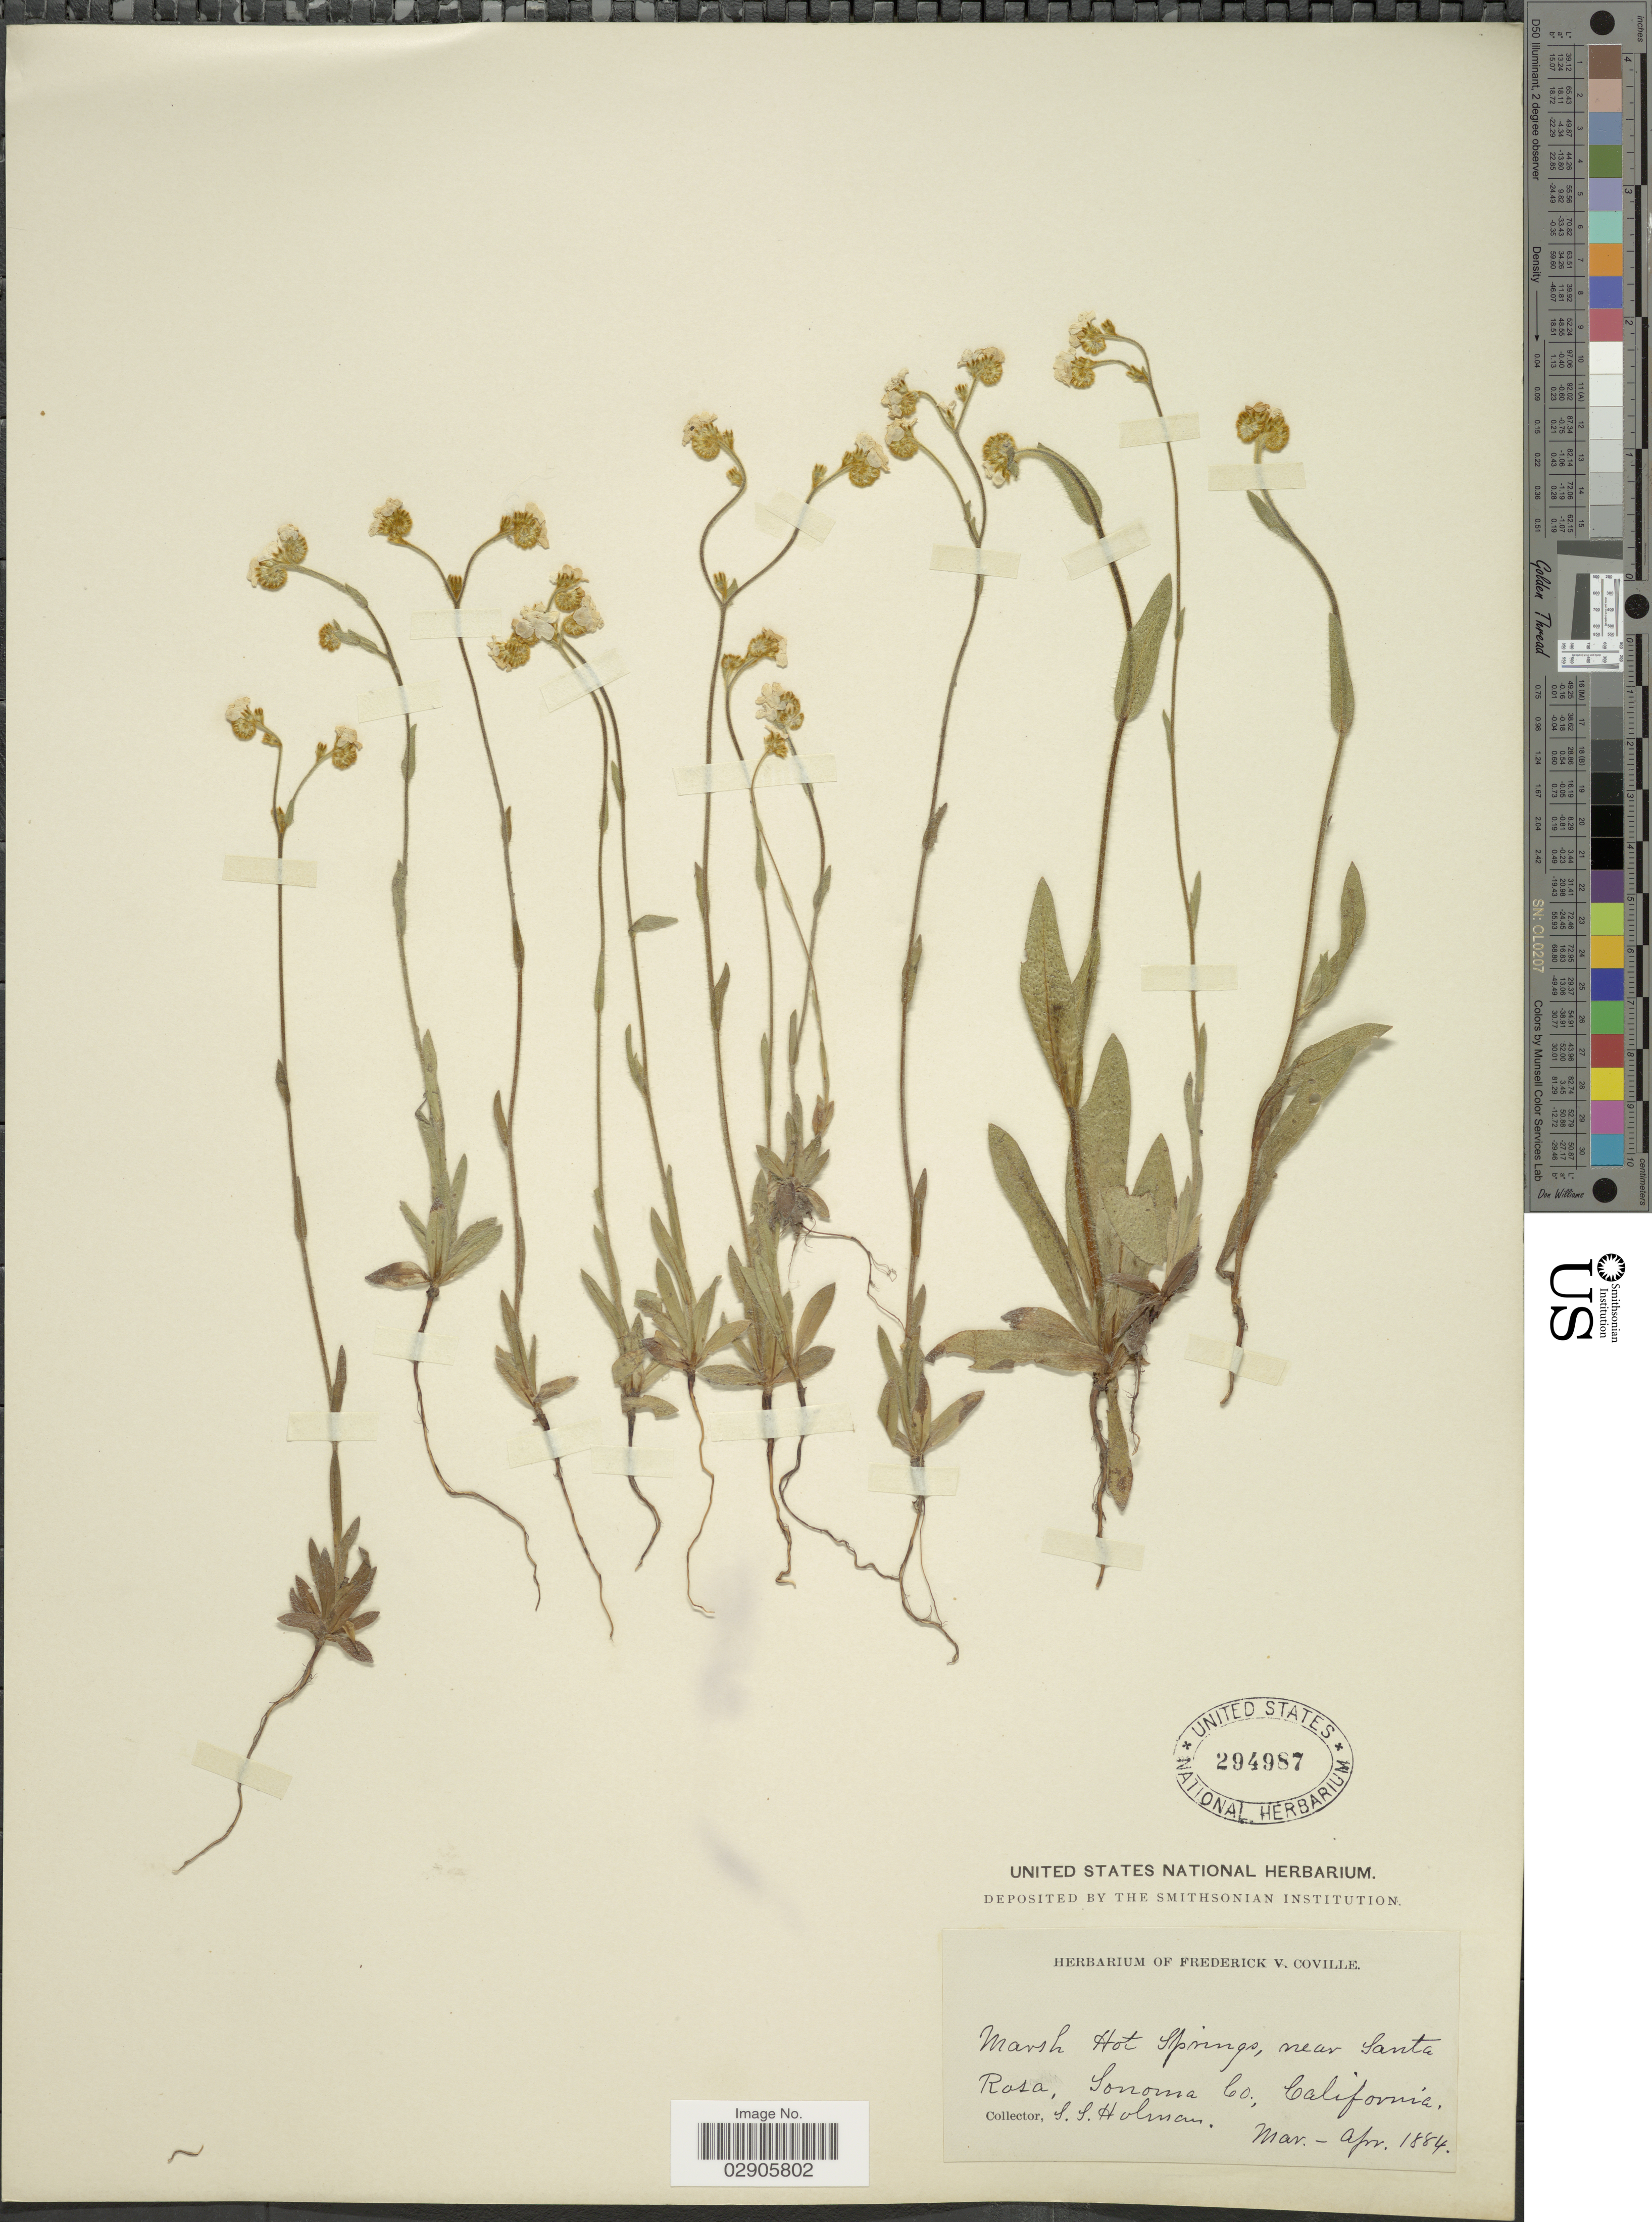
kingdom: Plantae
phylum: Tracheophyta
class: Magnoliopsida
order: Boraginales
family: Boraginaceae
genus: Plagiobothrys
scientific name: Plagiobothrys nothofulvus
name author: (A. Gray) A. Gray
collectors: S. Holman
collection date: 1884-03/1884-04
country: United States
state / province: California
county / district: Sonoma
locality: Rosa, Sonoma Co.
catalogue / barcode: US 294987